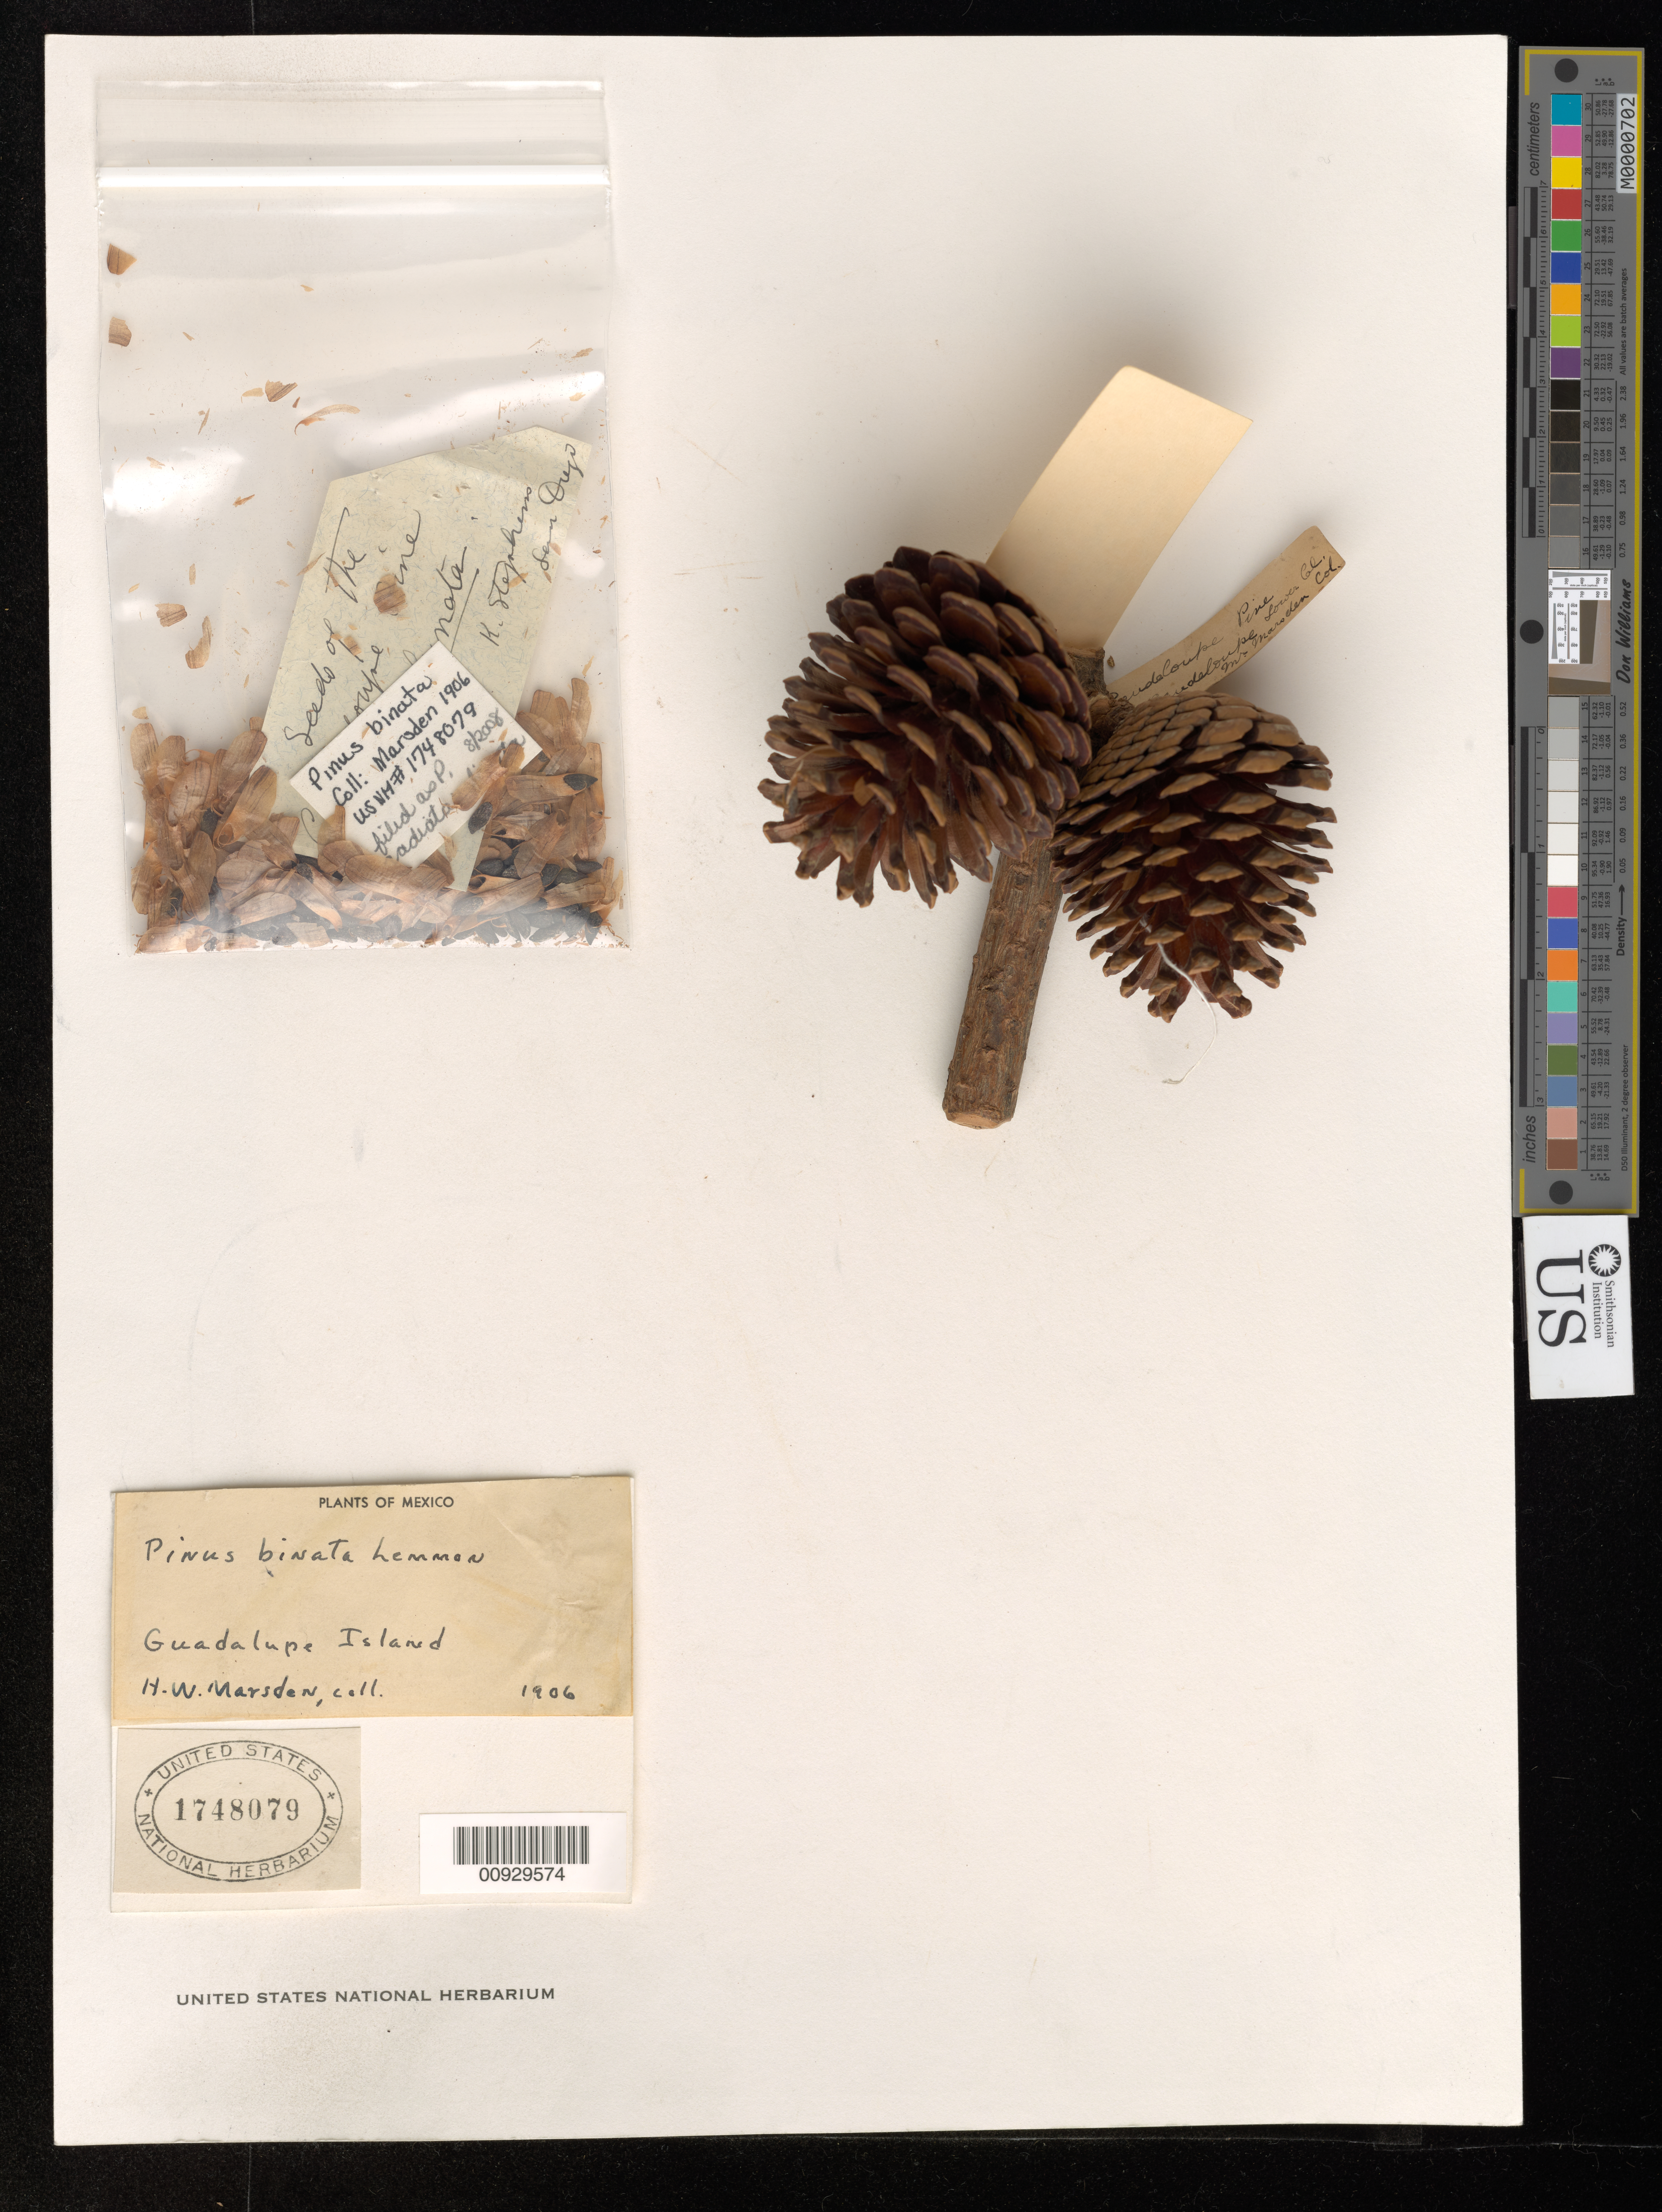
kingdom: Plantae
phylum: Tracheophyta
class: Pinopsida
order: Pinales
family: Pinaceae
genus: Pinus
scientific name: Pinus radiata var. binata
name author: (Engelm.) Lemmon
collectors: Marsden, H. W.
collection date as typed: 1906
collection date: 1906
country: Mexico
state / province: Baja California Norte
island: Guadalupe I.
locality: Guadalupe Island.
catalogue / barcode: US 1748079